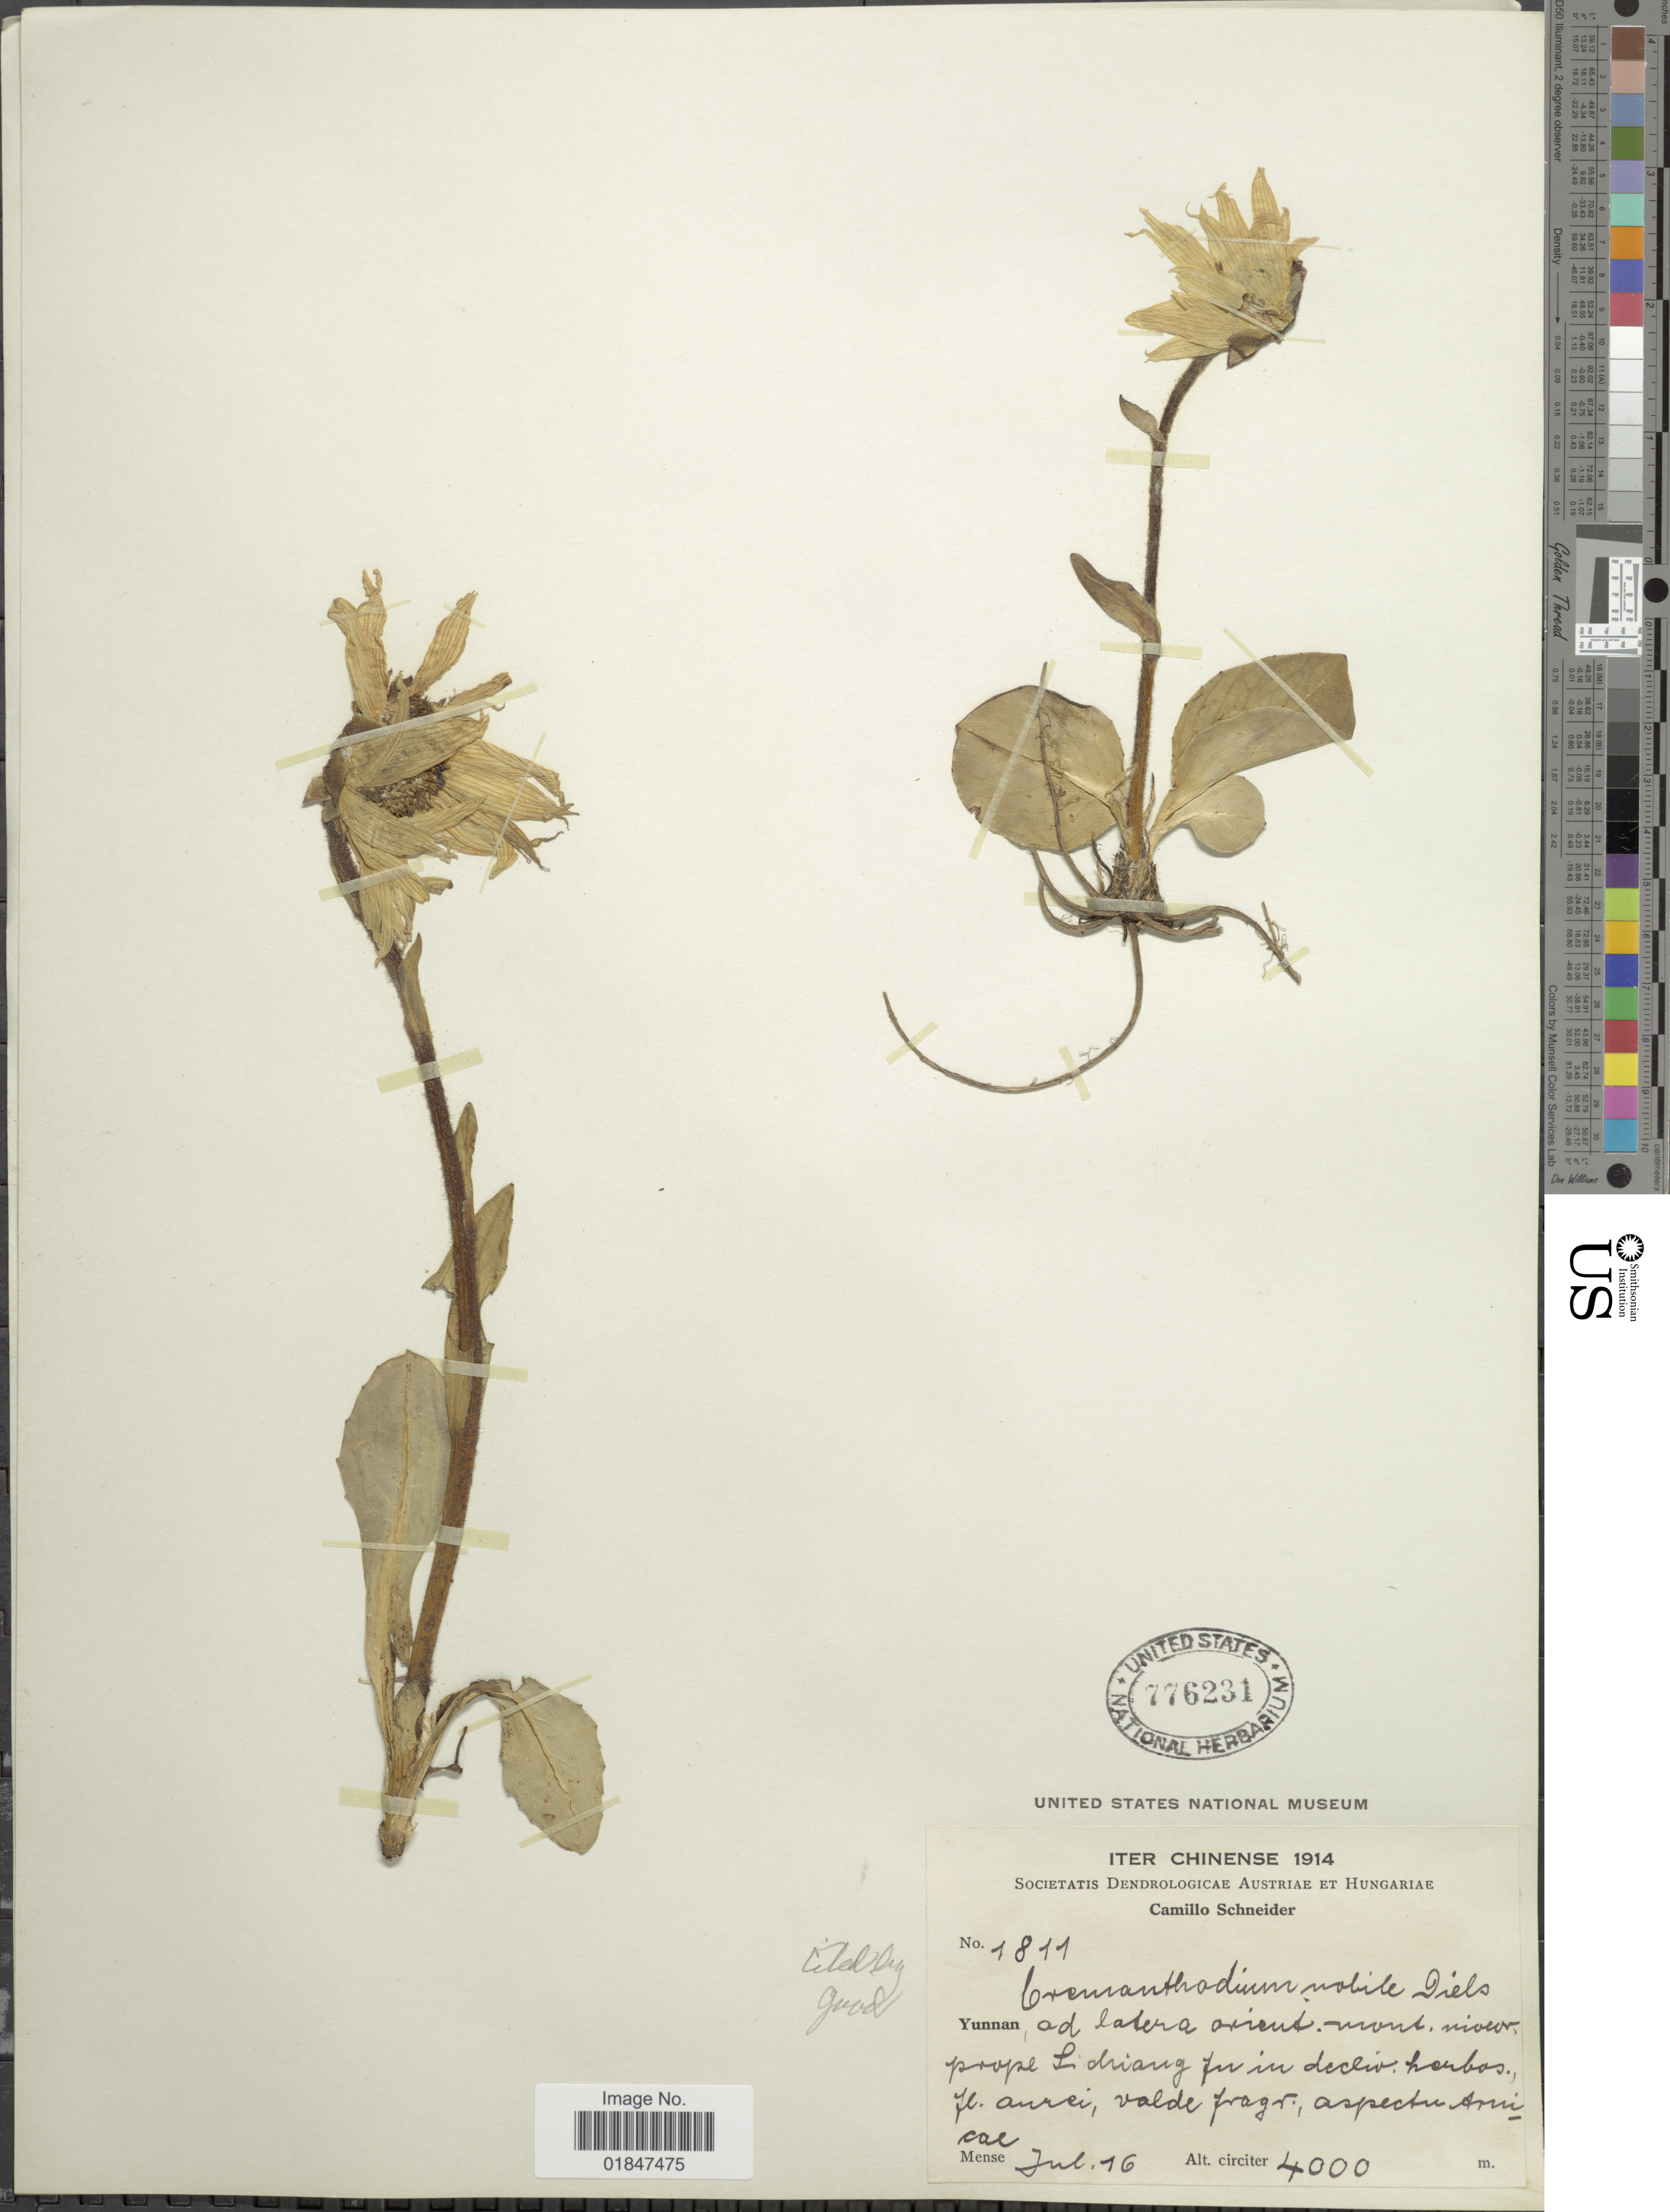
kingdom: Plantae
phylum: Tracheophyta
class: Magnoliopsida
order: Asterales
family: Asteraceae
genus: Cremanthodium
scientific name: Cremanthodium nobile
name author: (Franch.) Diels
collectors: C. K. Schneider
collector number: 1811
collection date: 1914-07-16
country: China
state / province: Yunnan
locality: Prope Lichiang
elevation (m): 4000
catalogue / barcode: US 776231